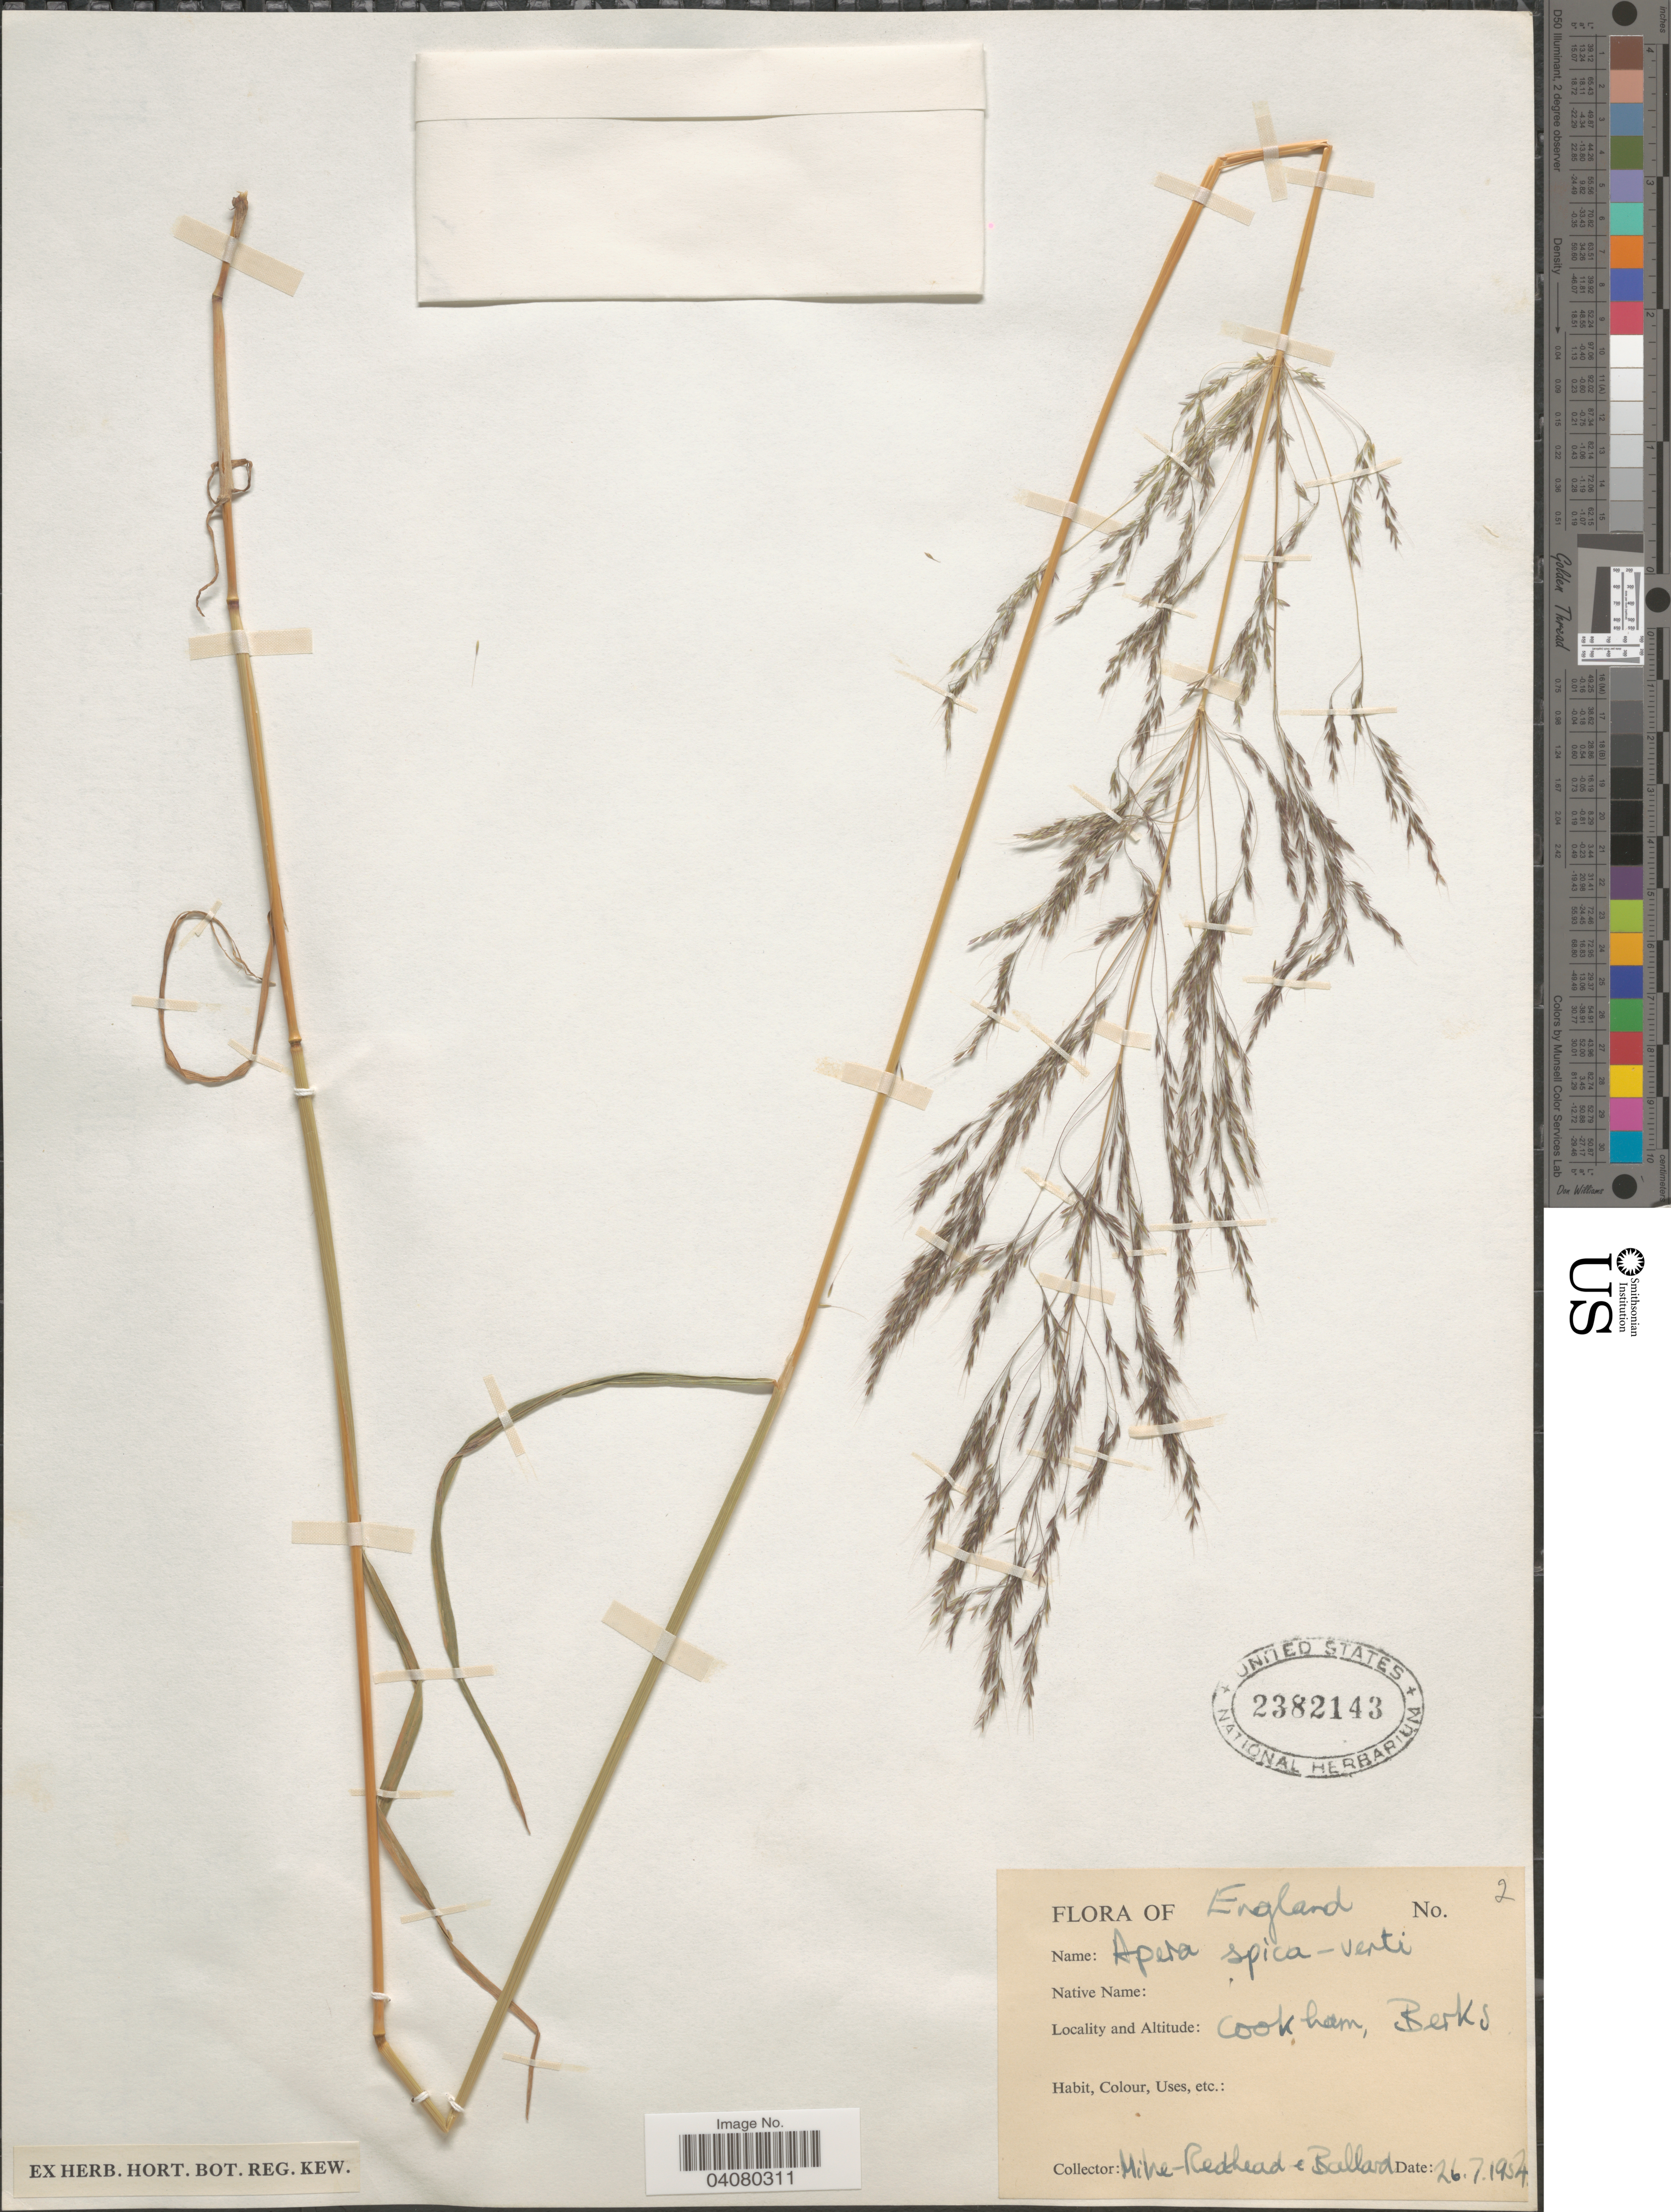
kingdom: Plantae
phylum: Tracheophyta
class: Liliopsida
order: Poales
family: Poaceae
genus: Apera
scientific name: Apera spica-venti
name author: (L.) P. Beauv.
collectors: E. W. Milne-Redhead & -- Ballard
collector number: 2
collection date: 1954-07-26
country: United Kingdom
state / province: England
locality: Cookham, Berks.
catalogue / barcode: US 2382143